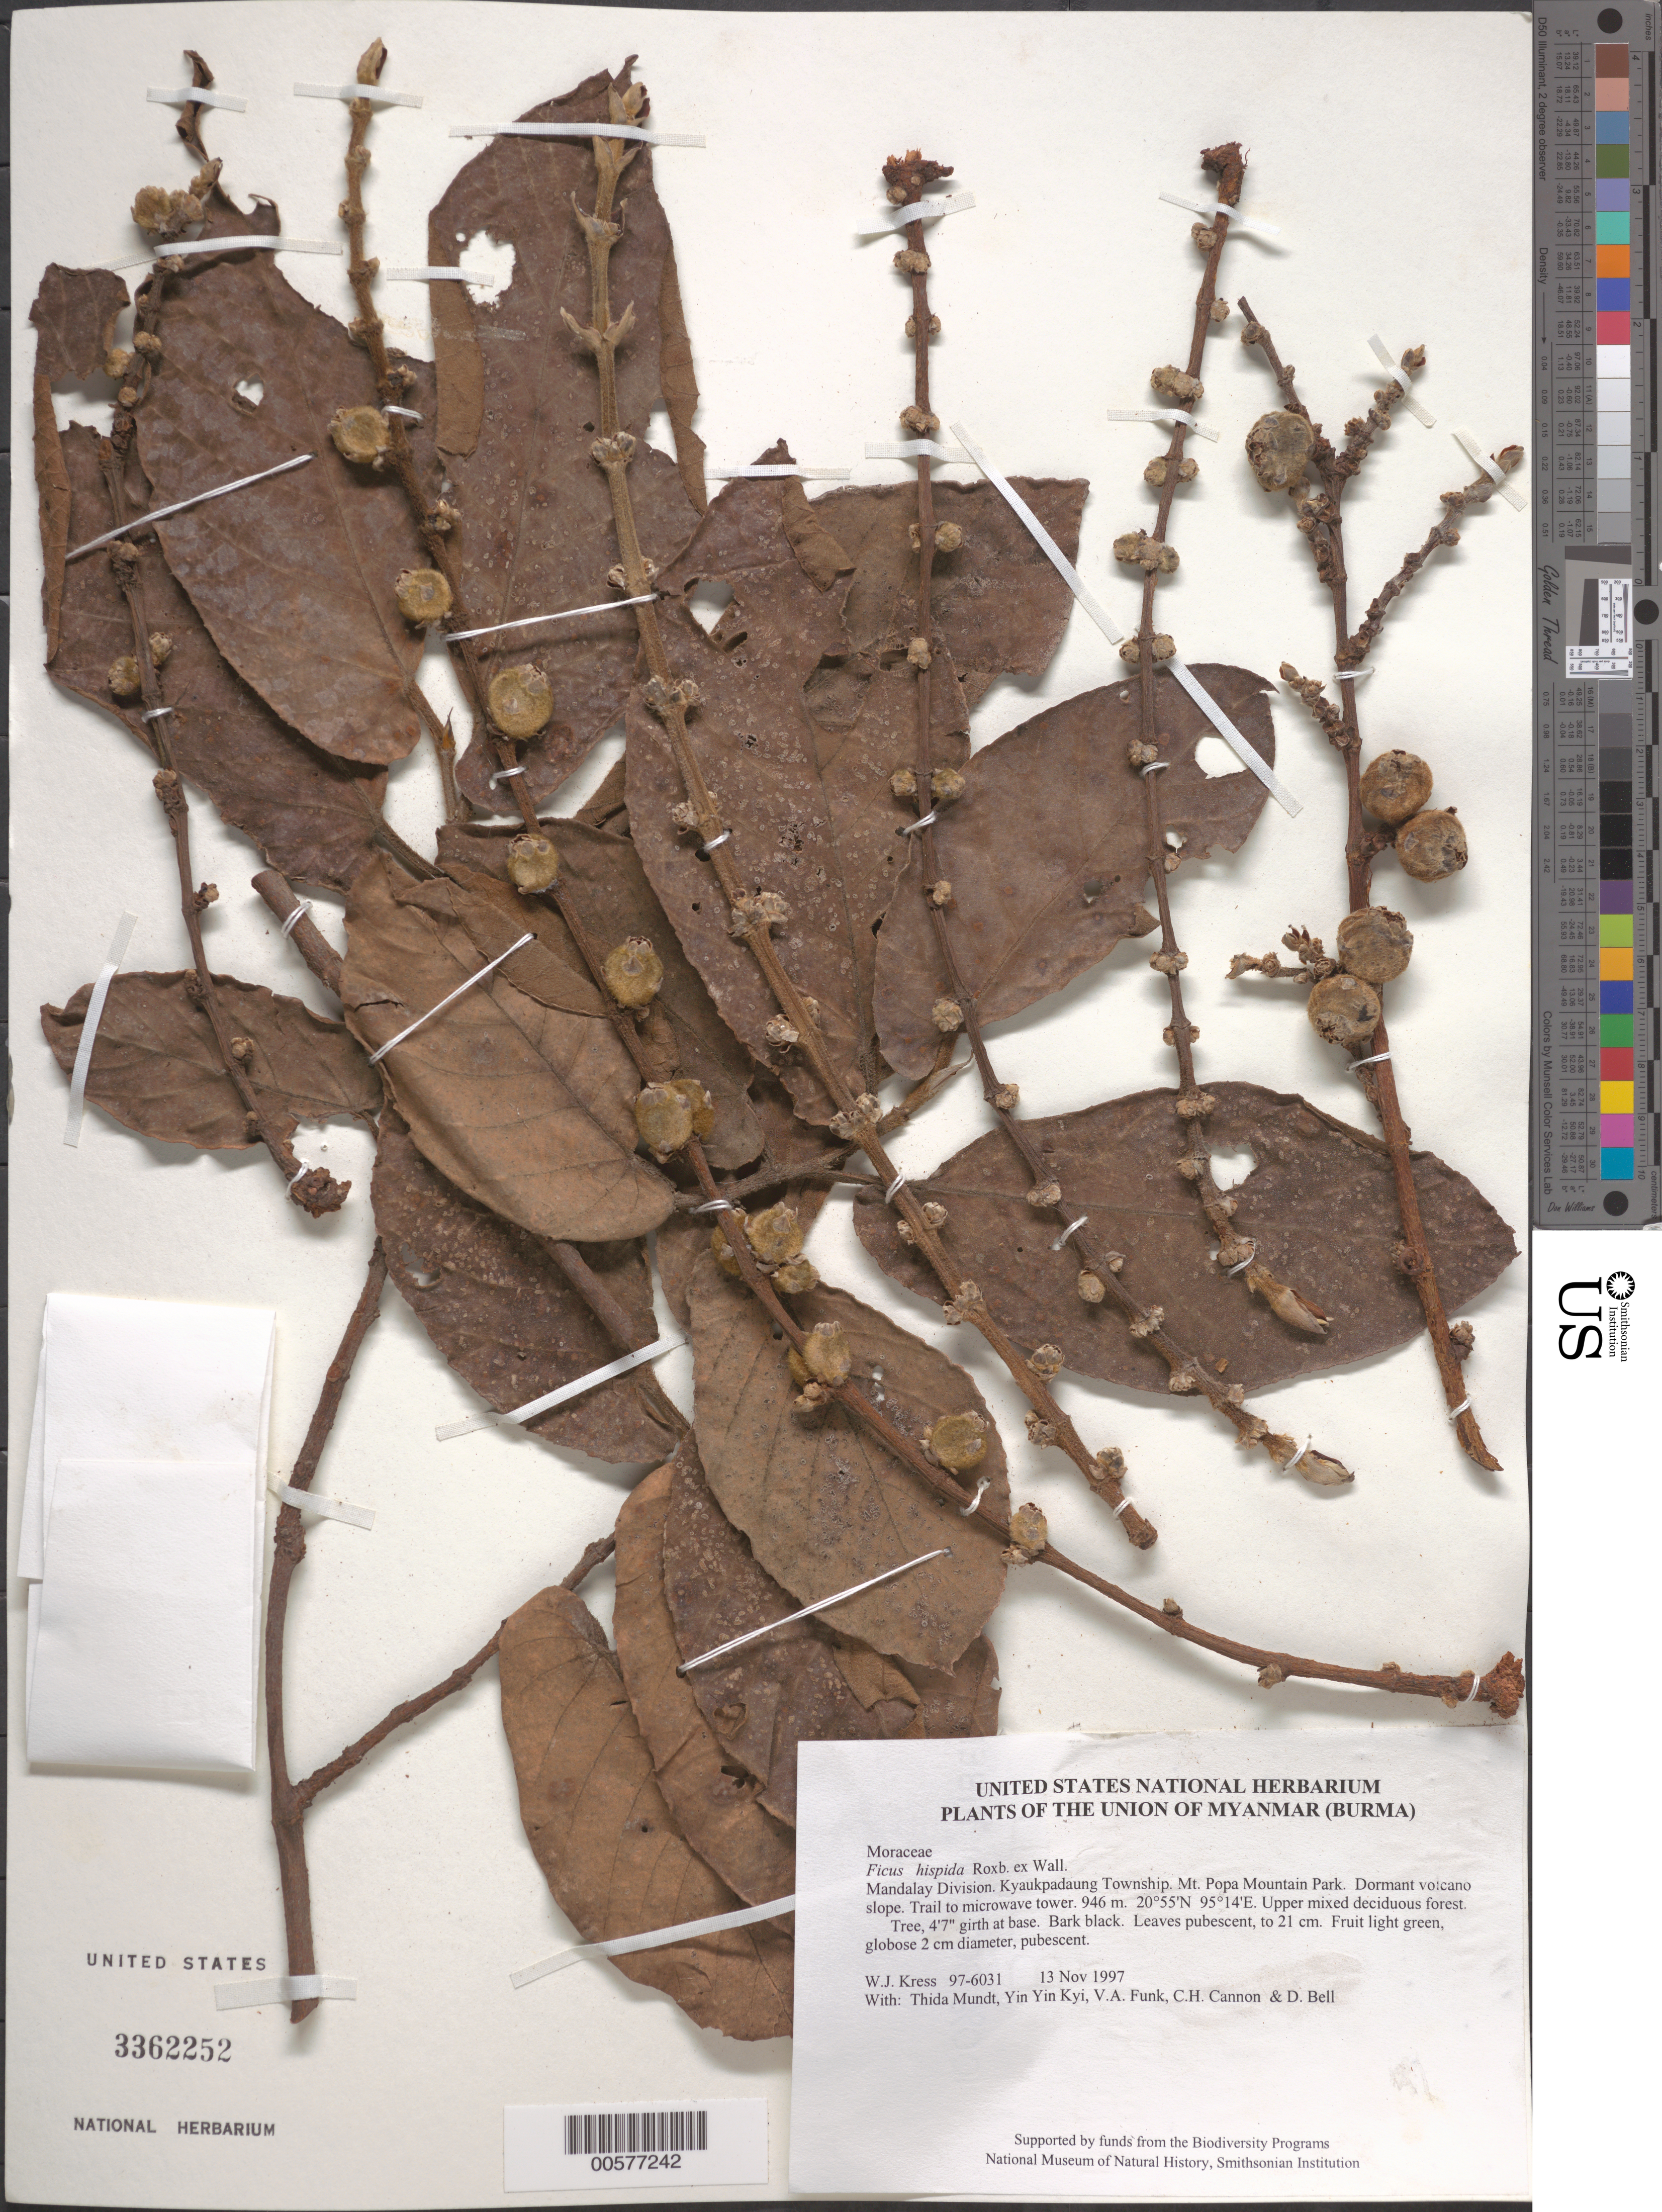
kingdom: Plantae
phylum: Tracheophyta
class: Magnoliopsida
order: Rosales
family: Moraceae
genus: Ficus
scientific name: Ficus hispida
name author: L. f.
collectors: W. J. Kress, T. Mundt, Yin Yin Kyi, V. Funk, C. H. Cannon & D. A. Bell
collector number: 97-6031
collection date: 1997-11-13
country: Myanmar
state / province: Mandalay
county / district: Kyaukpadaung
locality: Mt. Popa Mountain Park. Dormant volcano slope. Trail to microwave tower.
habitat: Upper mixed deciduous forest.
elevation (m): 946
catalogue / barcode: US 3362252